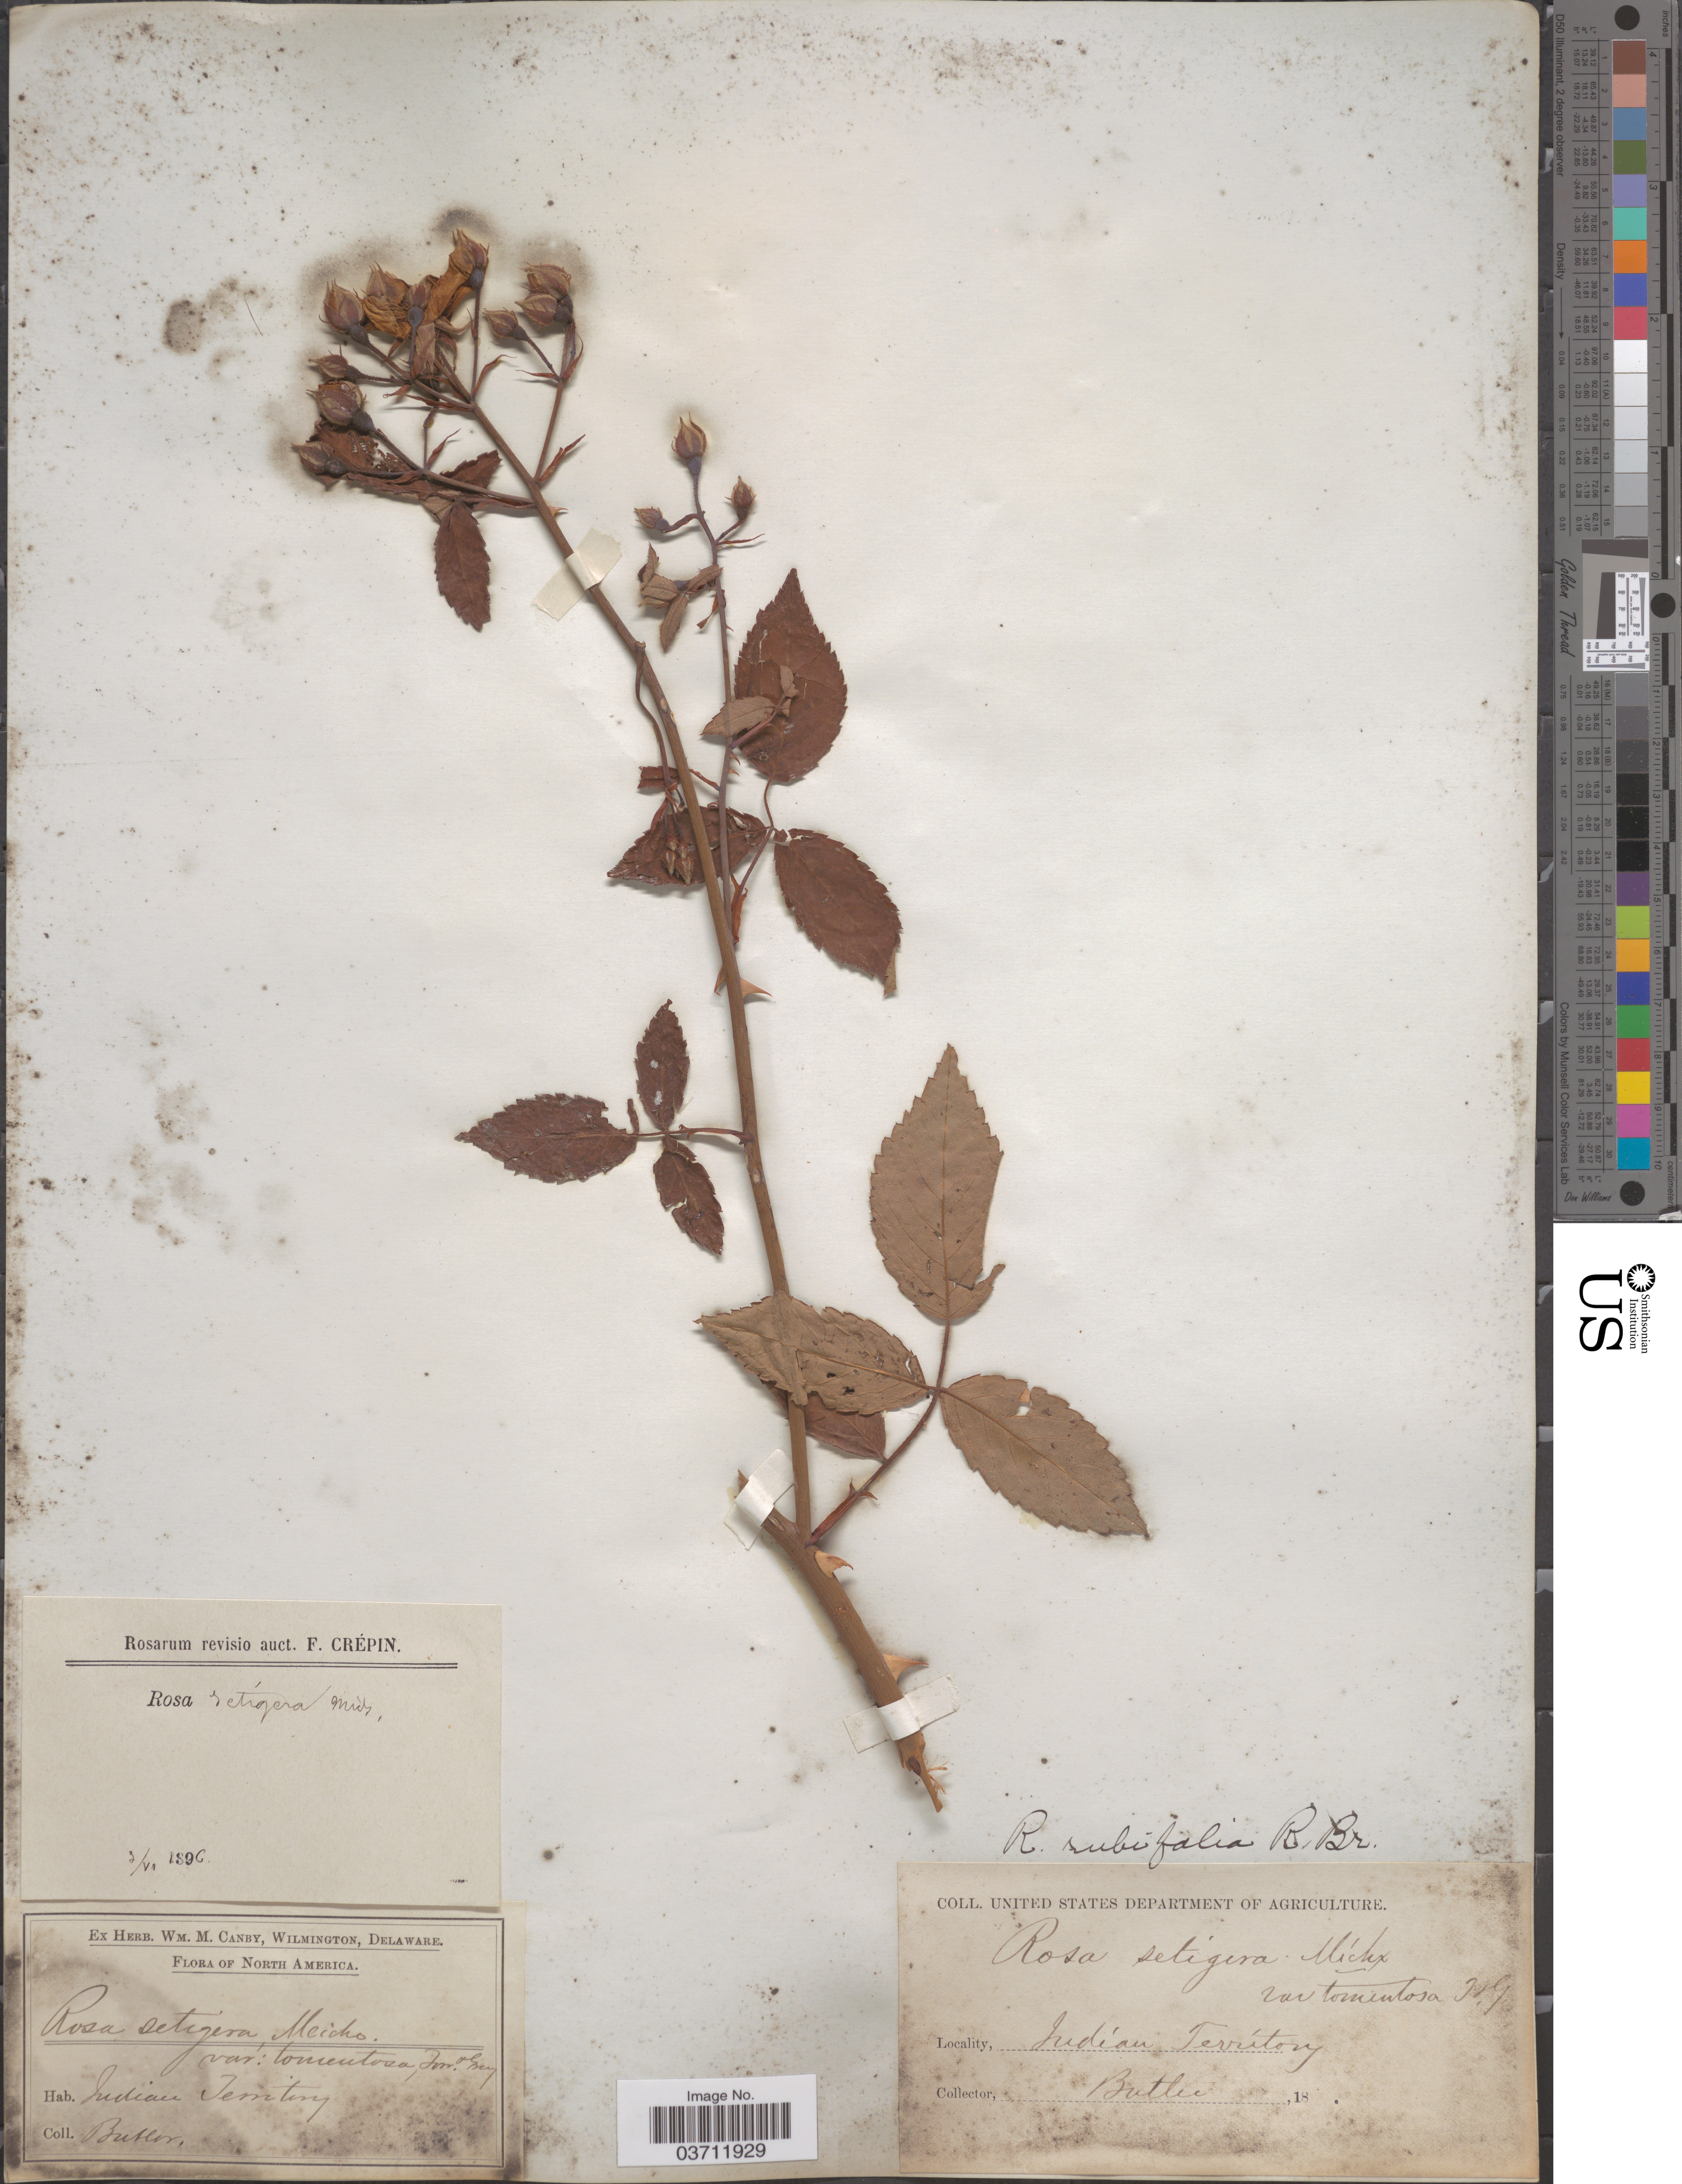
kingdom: Plantae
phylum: Tracheophyta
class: Magnoliopsida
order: Rosales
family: Rosaceae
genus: Rosa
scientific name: Rosa rubifolia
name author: R. Br.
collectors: -. Butler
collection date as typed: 18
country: United States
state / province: Oklahoma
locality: Indian Territory.